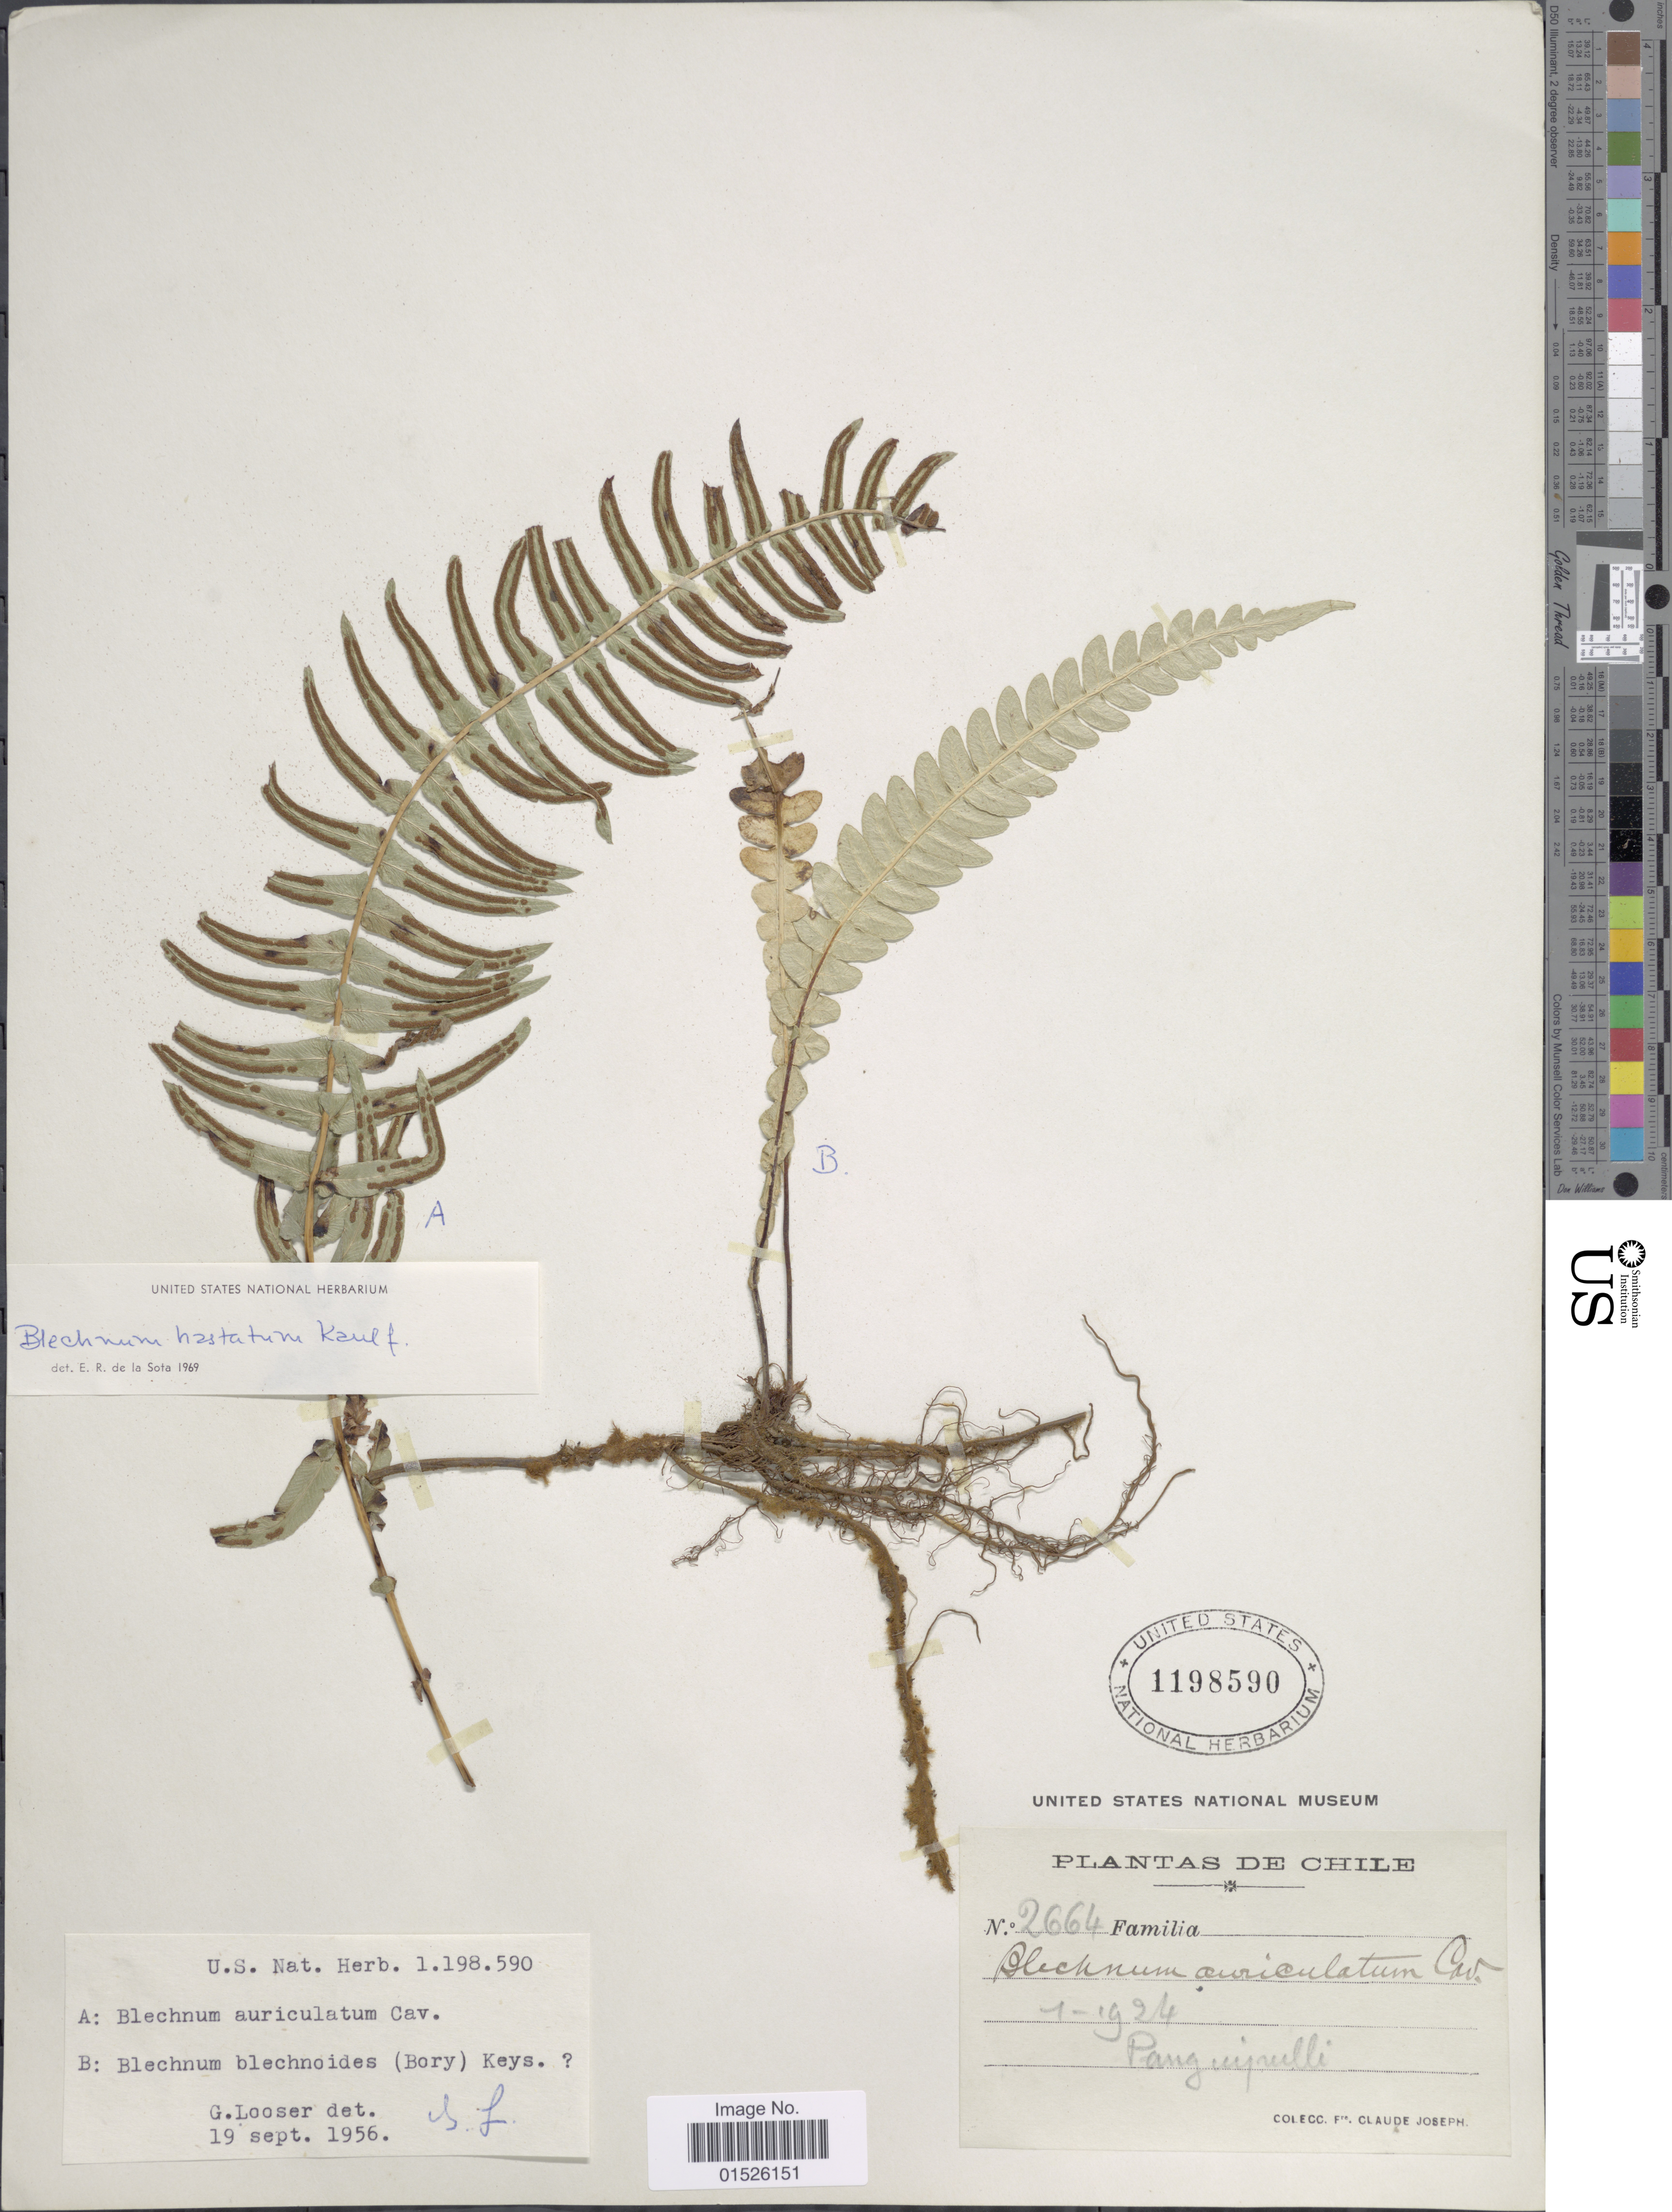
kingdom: Plantae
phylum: Tracheophyta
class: Polypodiopsida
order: Polypodiales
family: Blechnaceae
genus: Blechnum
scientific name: Blechnum hastatum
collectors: Frere Claude Joseph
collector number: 2664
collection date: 1924-01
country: Chile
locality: Chile, Panguipulli.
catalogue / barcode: US 1198590